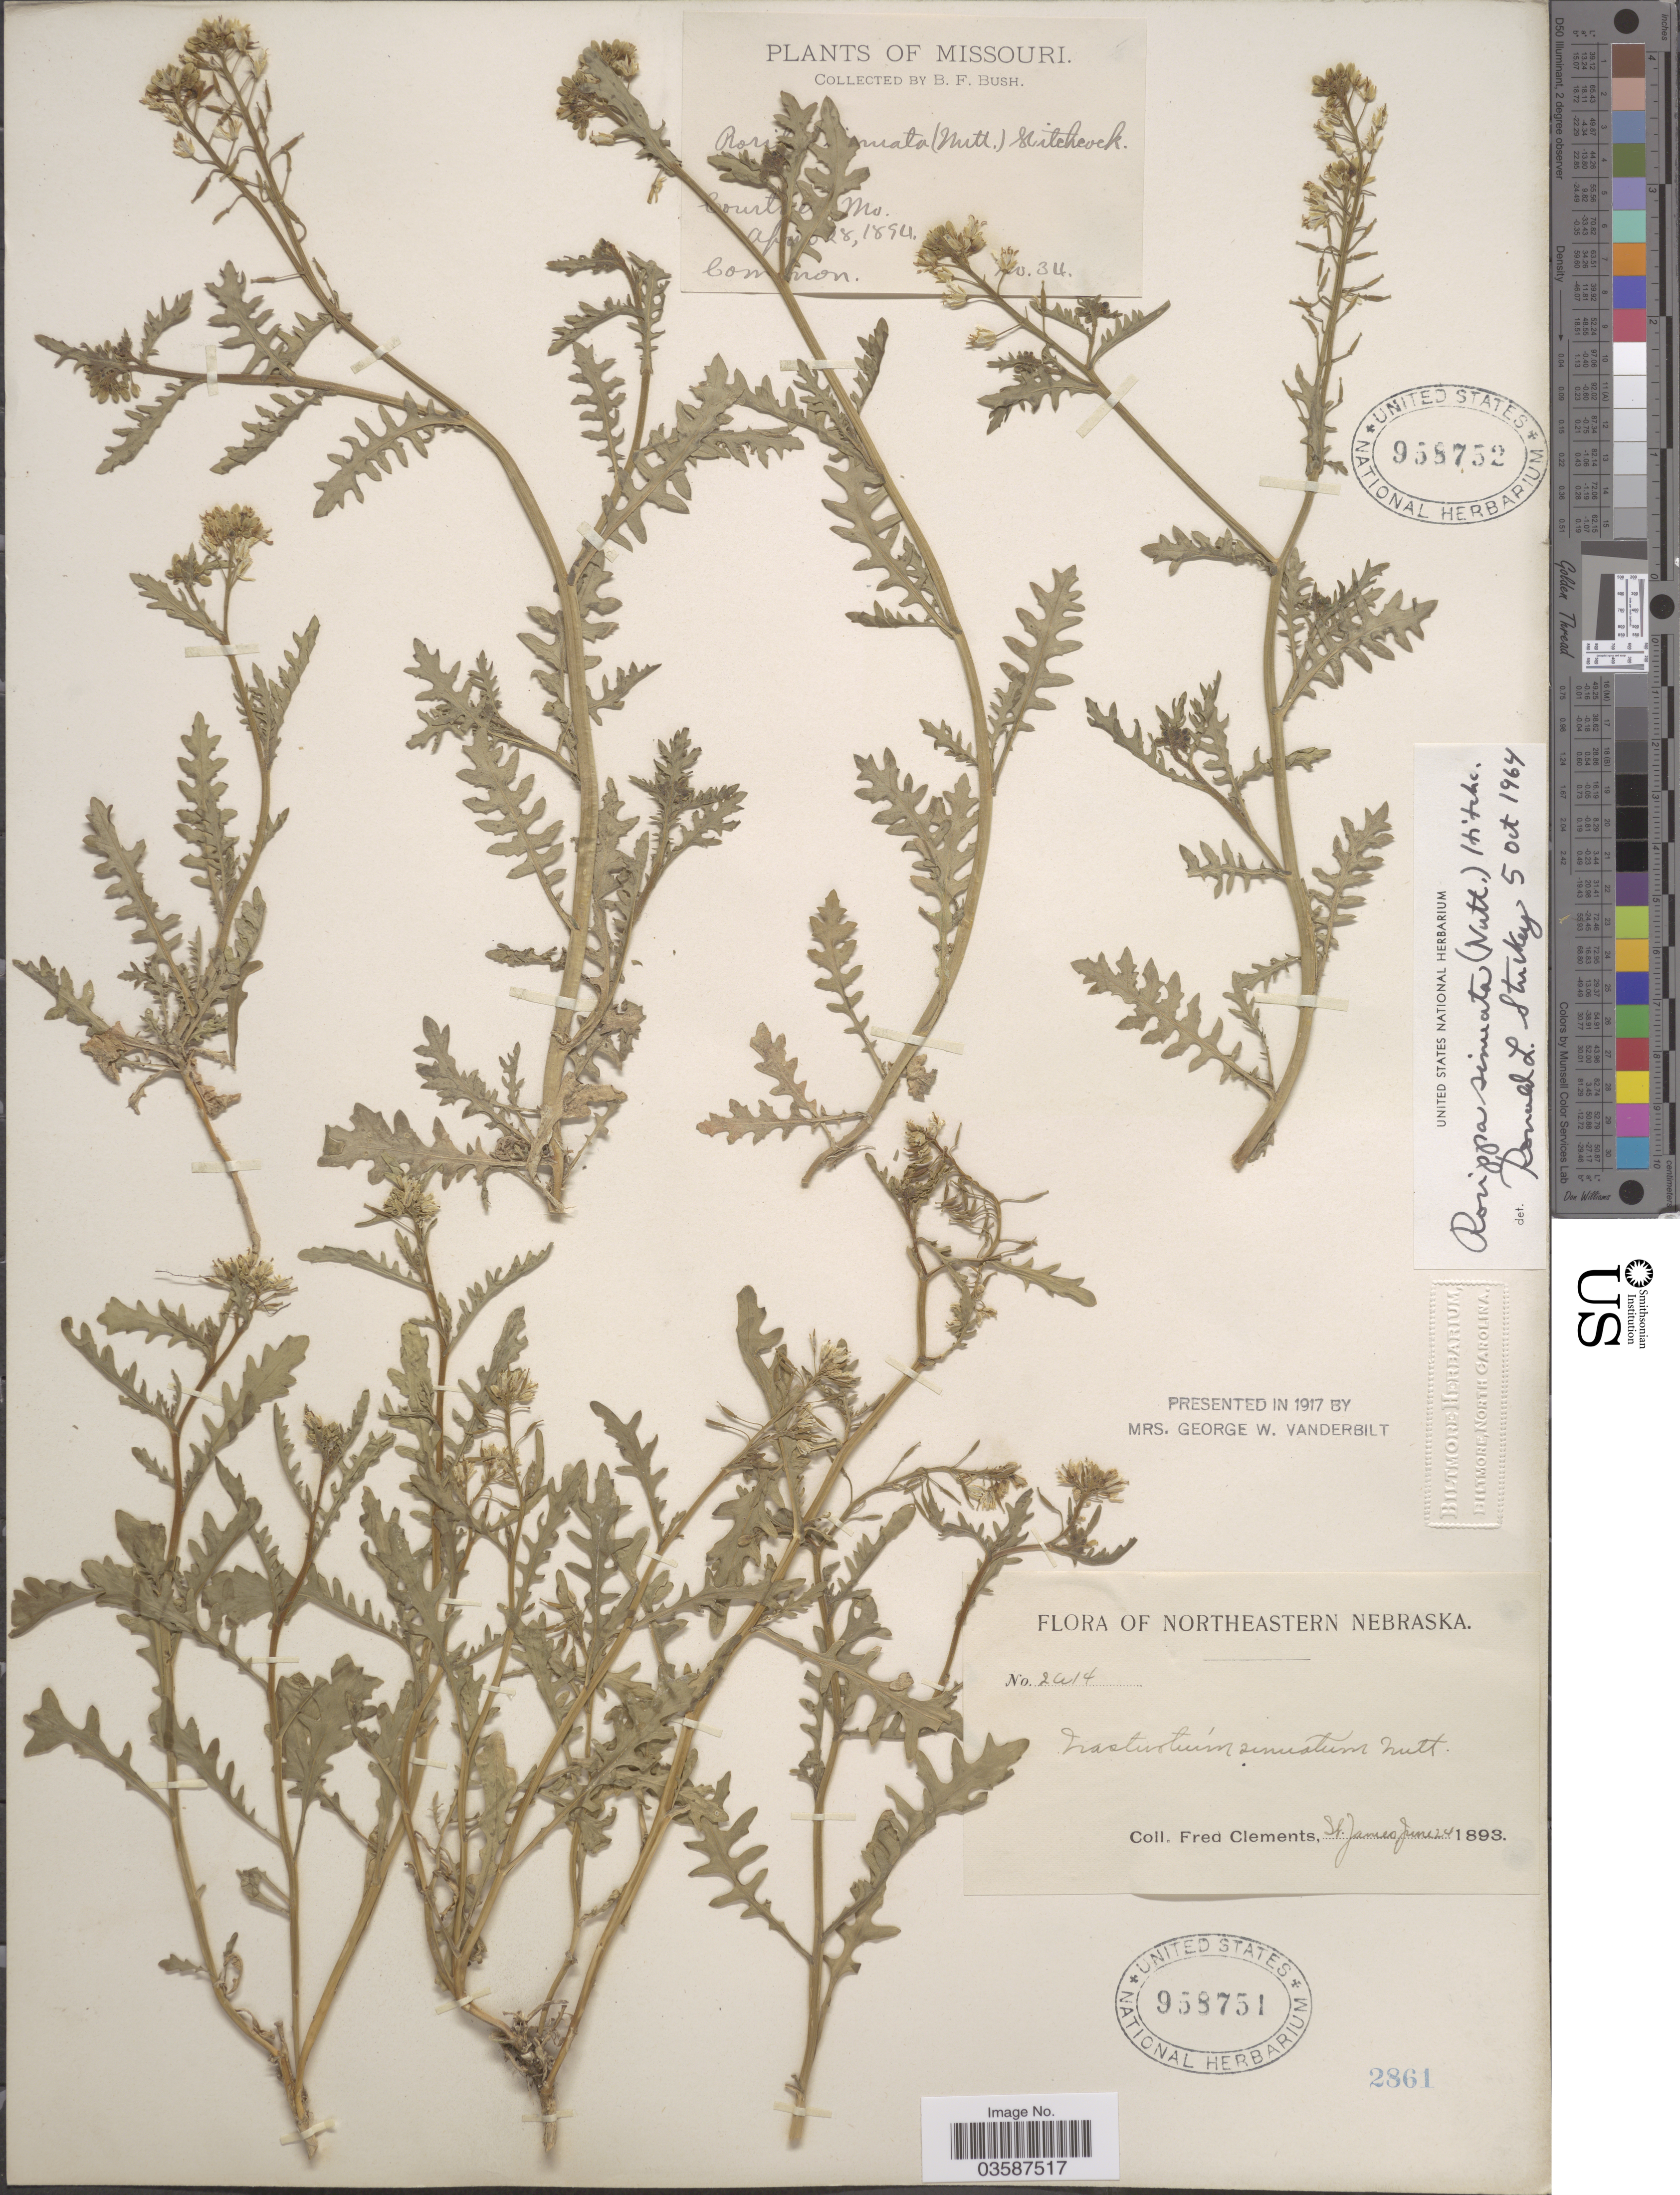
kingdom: Plantae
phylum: Tracheophyta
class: Magnoliopsida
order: Brassicales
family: Brassicaceae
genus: Rorippa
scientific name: Rorippa sinuata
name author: (Nutt.) Hitchc.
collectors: F. Clements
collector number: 2014*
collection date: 1893-06-24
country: United States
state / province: Nebraska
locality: Northeastern Nebraska. St. James.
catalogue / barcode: US 958751-2